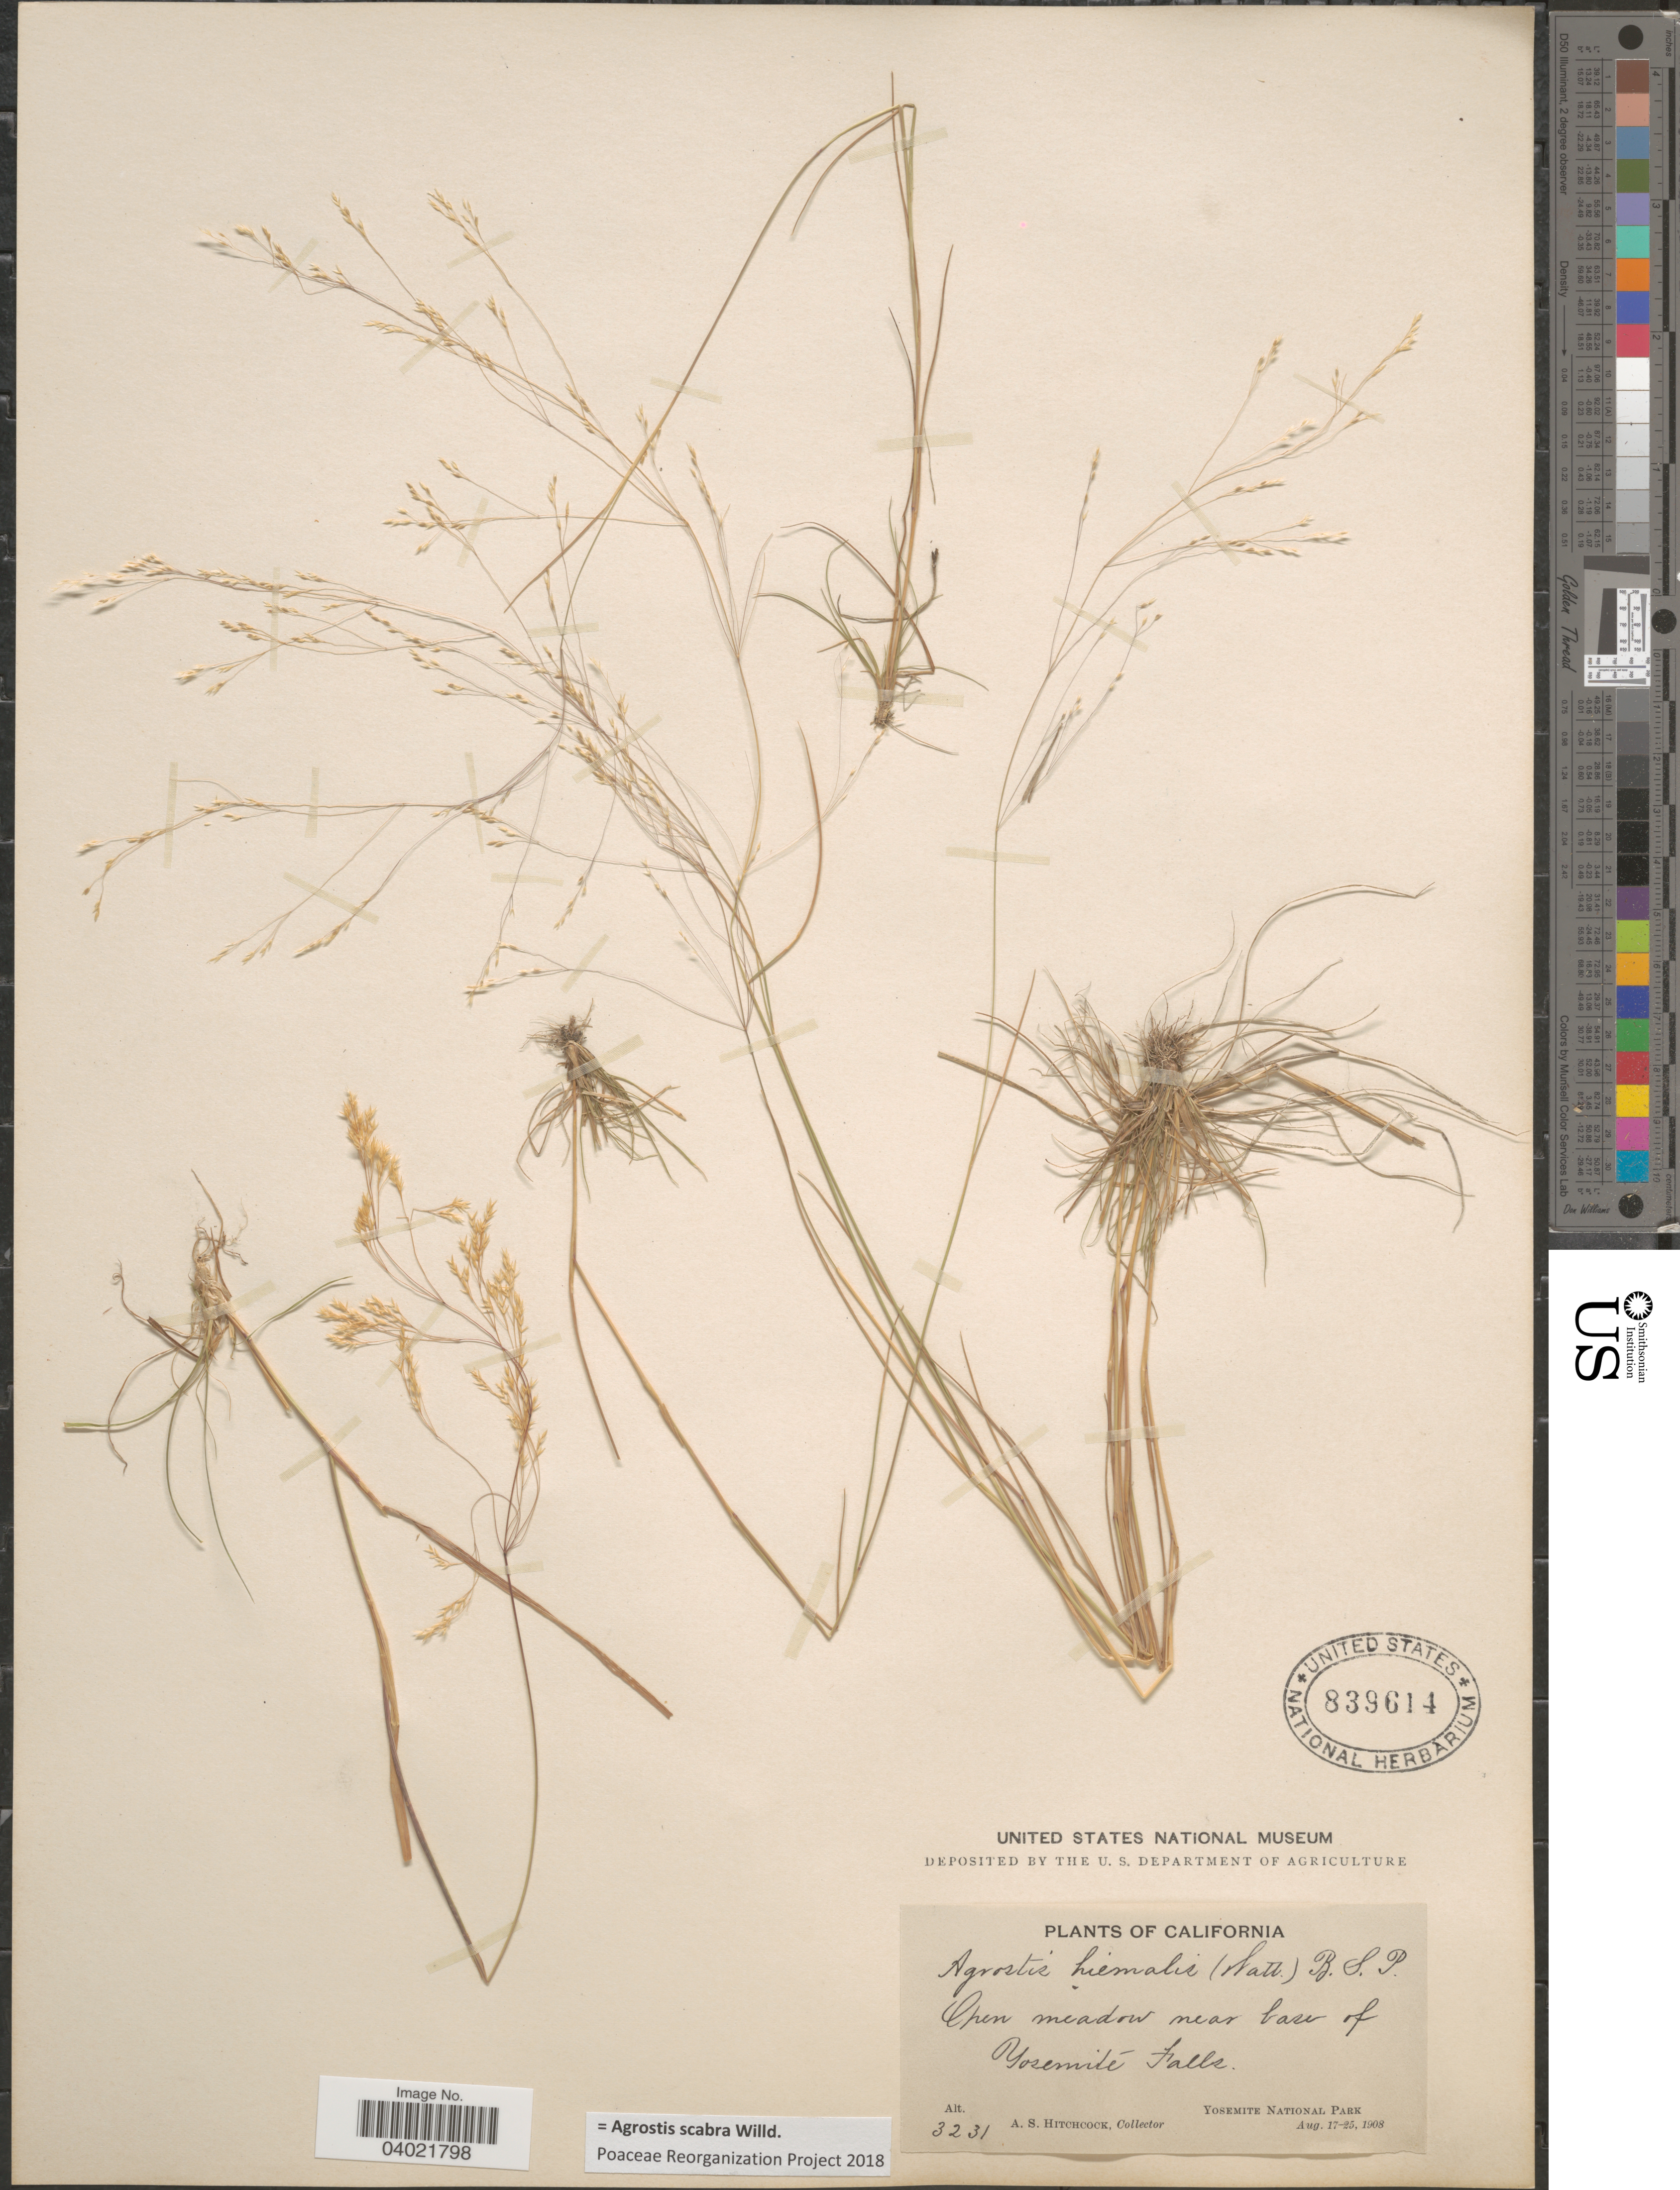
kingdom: Plantae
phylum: Tracheophyta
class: Liliopsida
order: Poales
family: Poaceae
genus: Agrostis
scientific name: Agrostis scabra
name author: Willd.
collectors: A. S. Hitchcock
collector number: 3231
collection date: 1908-08-17/1908-08-25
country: United States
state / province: California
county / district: Mariposa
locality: Near base of Yosemite Falls. Yosemite National Park.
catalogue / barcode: US 839614